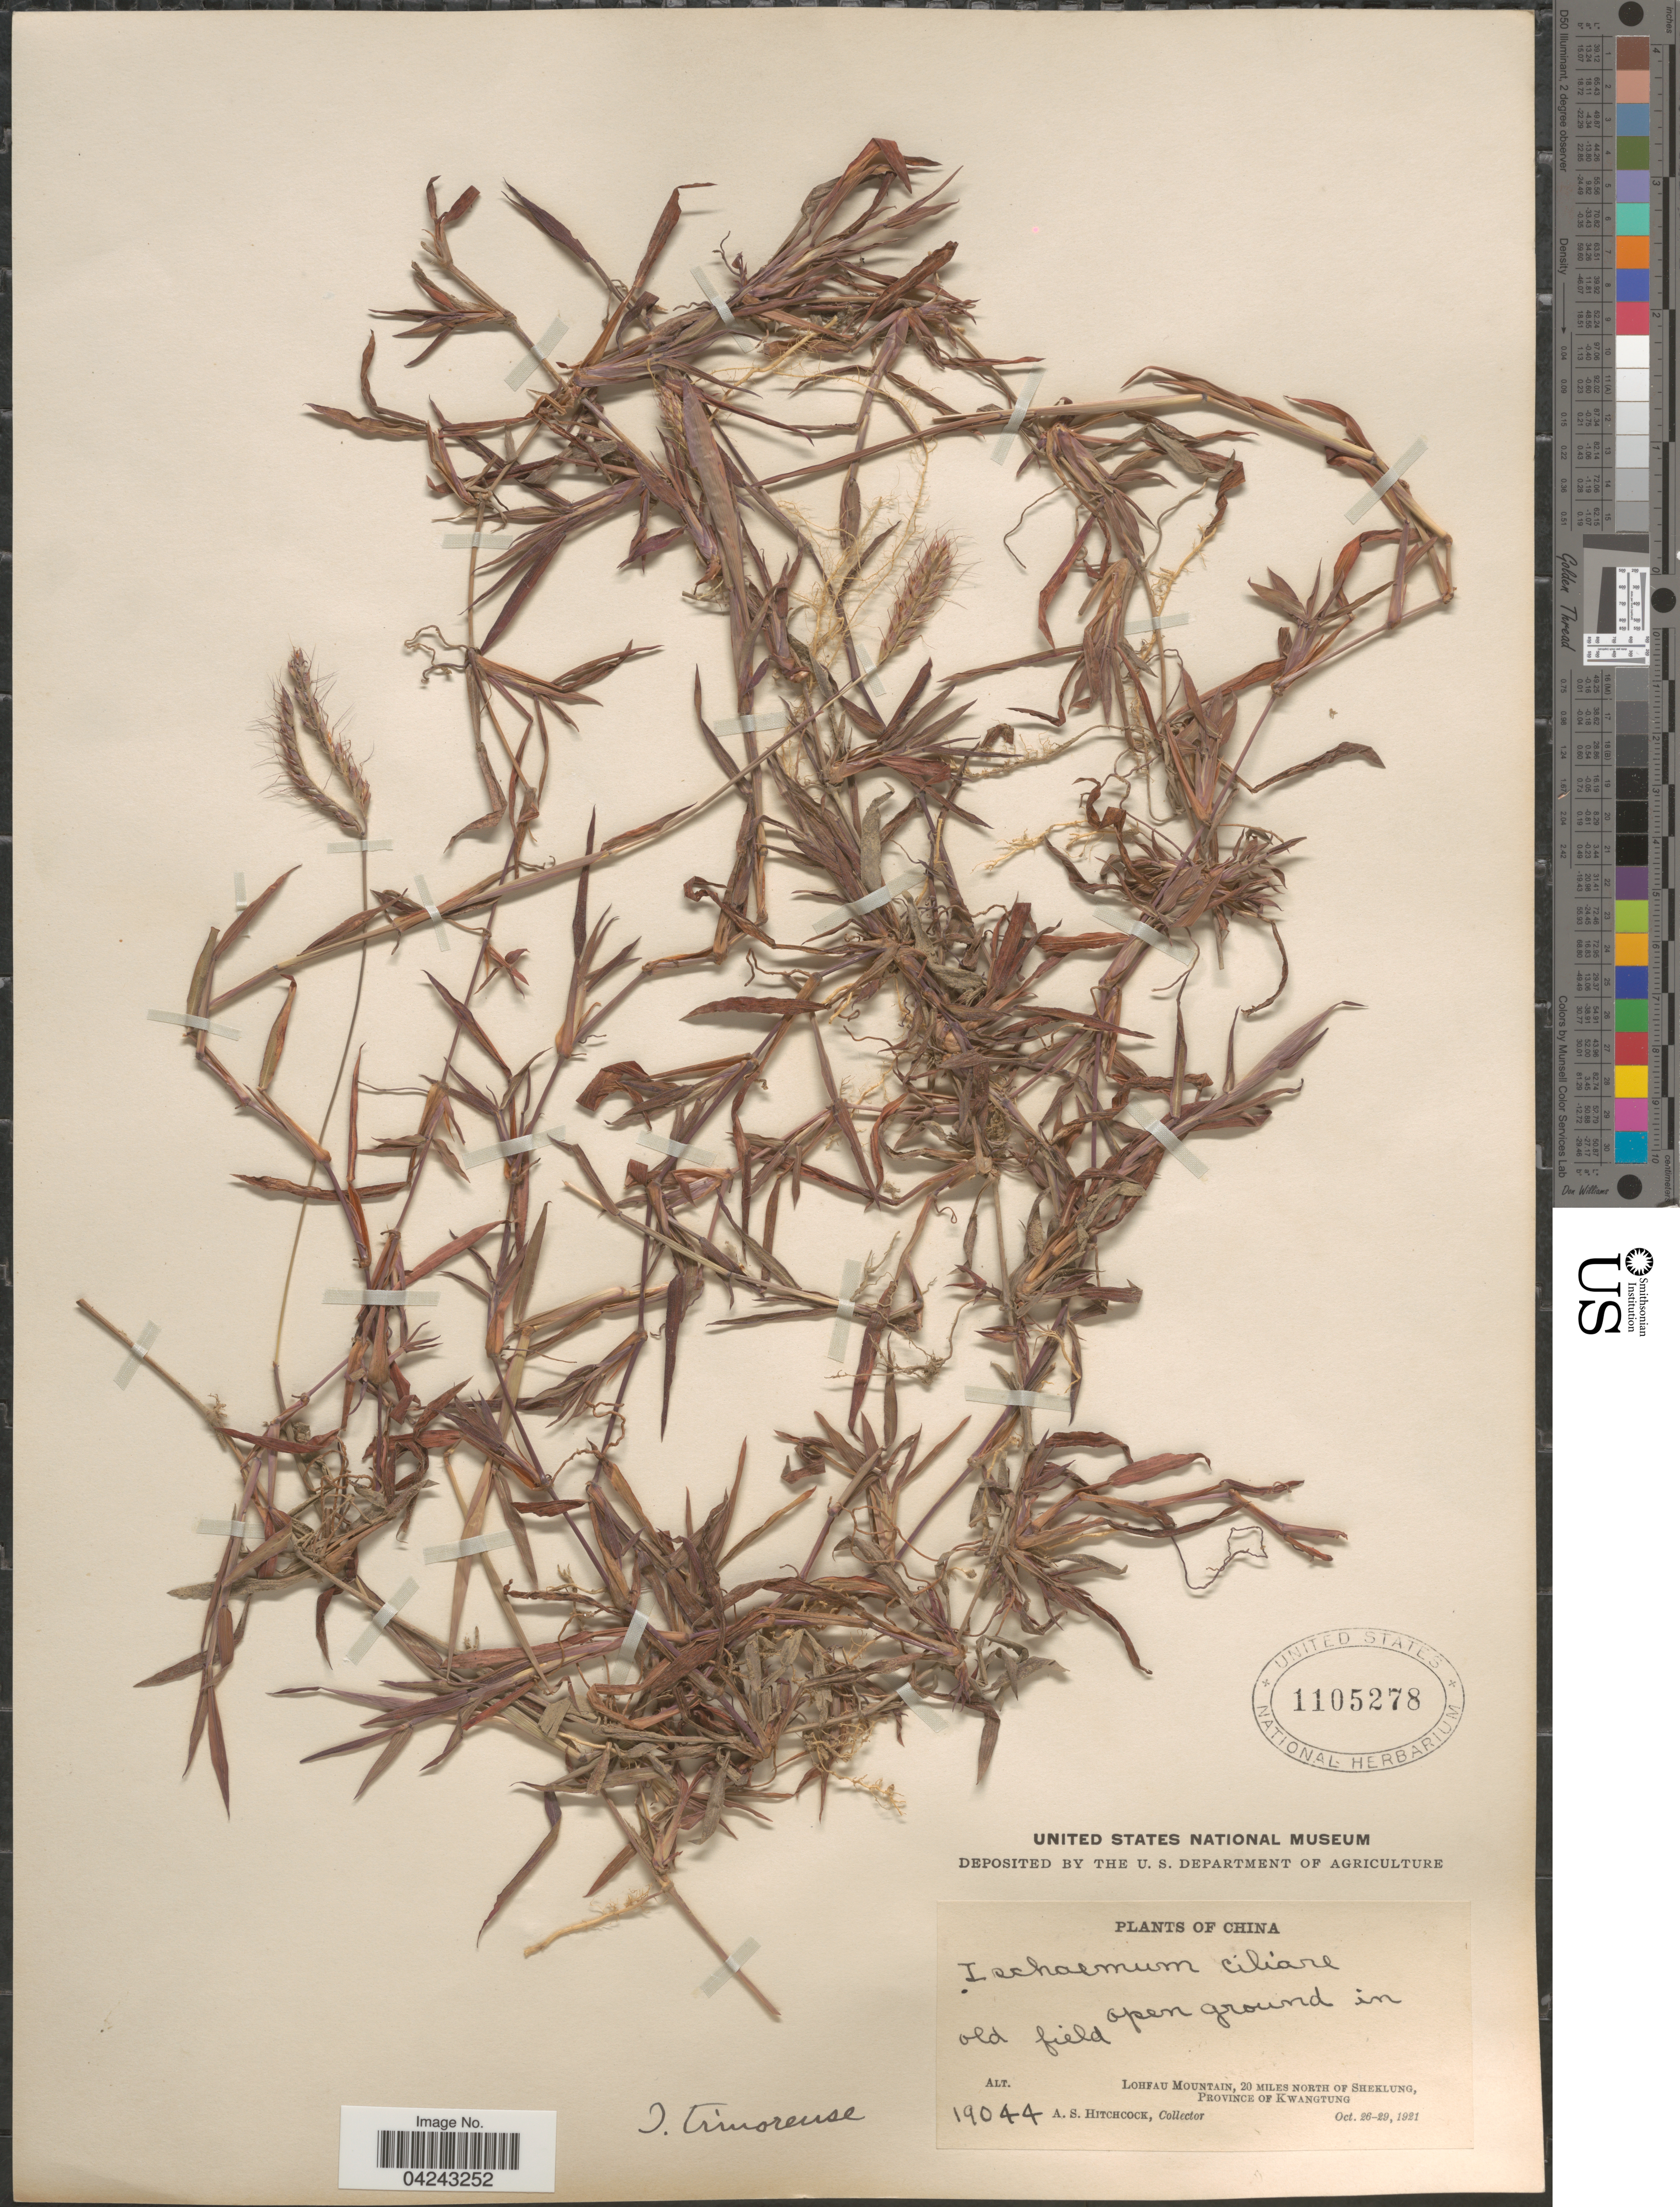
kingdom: Plantae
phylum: Tracheophyta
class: Liliopsida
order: Poales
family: Poaceae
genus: Ischaemum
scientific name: Ischaemum ciliare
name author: Retz.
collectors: A. S. Hitchcock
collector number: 19044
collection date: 1921-10-26/1921-10-29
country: China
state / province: Guangdong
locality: Lohfau Mountain, 20 miles north of Sheklung, province of Kwangtung.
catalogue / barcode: US 1105278